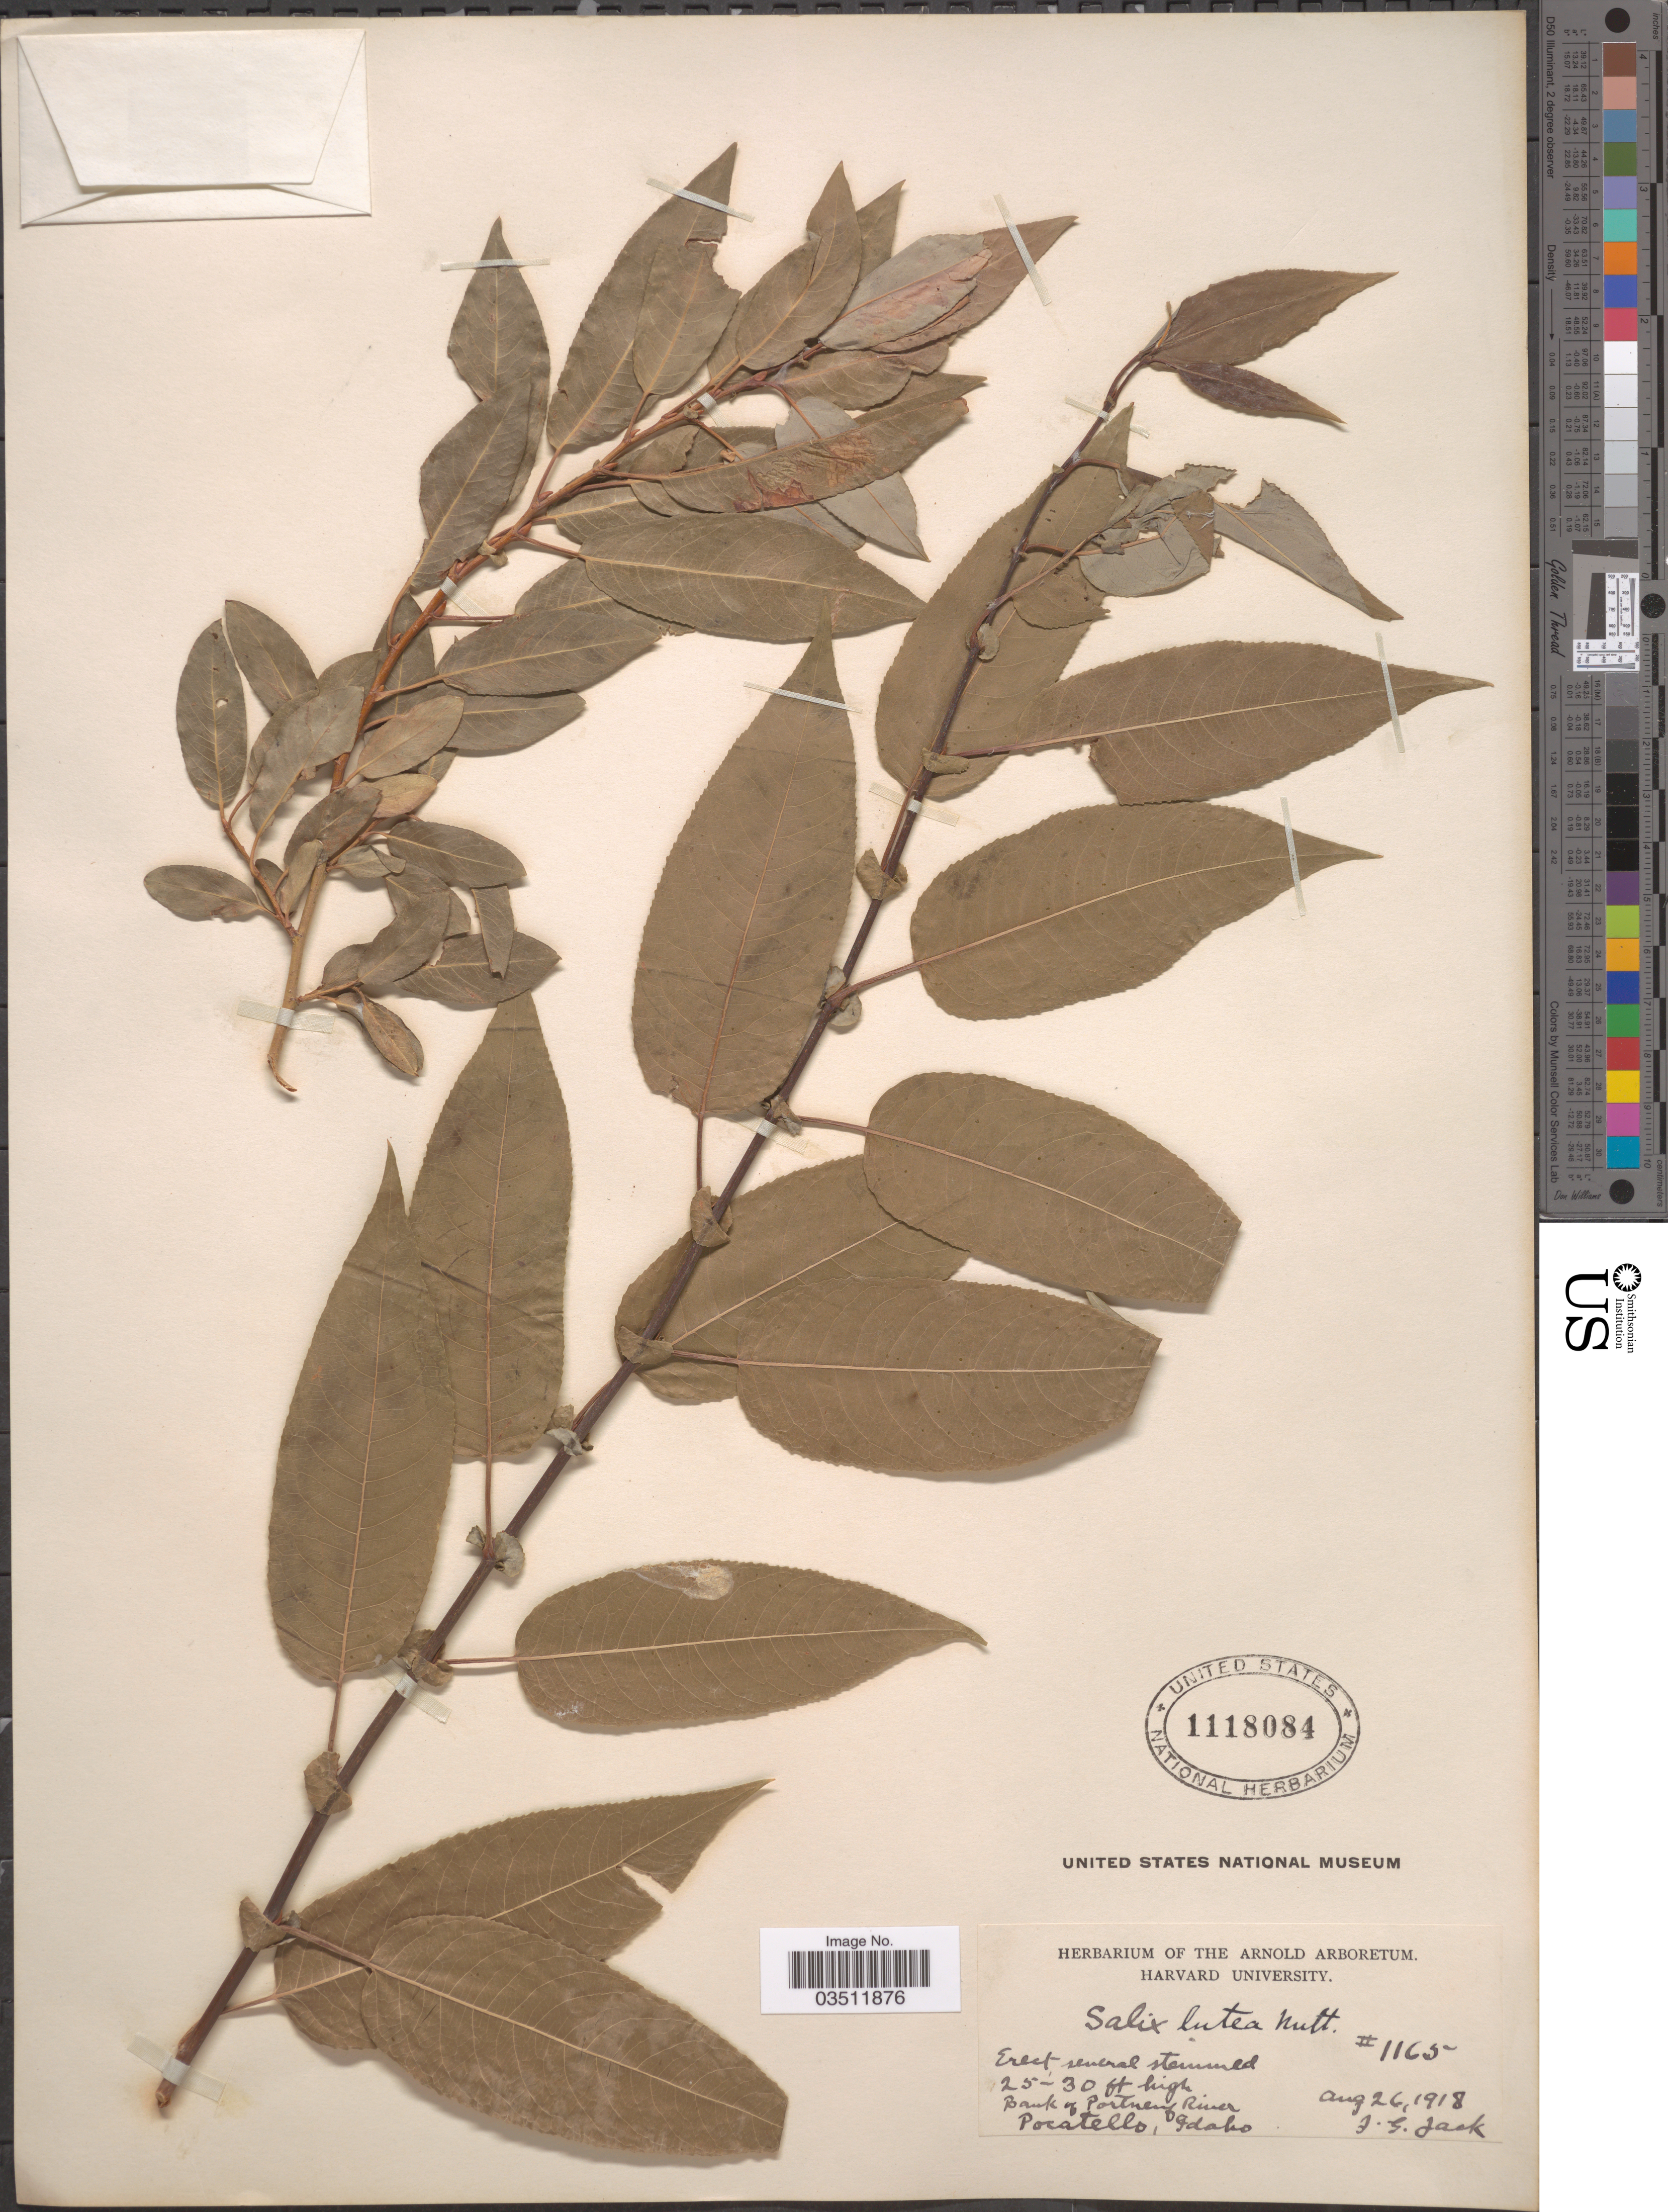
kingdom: Plantae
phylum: Tracheophyta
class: Magnoliopsida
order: Malpighiales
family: Salicaceae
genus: Salix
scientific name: Salix mackenziana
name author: (Hook.) Barratt ex Hook.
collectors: J. G. Jack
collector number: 1165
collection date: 1918-08-26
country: United States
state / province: Idaho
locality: Bank of Portneuf River, Pocatello.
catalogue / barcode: US 1118084